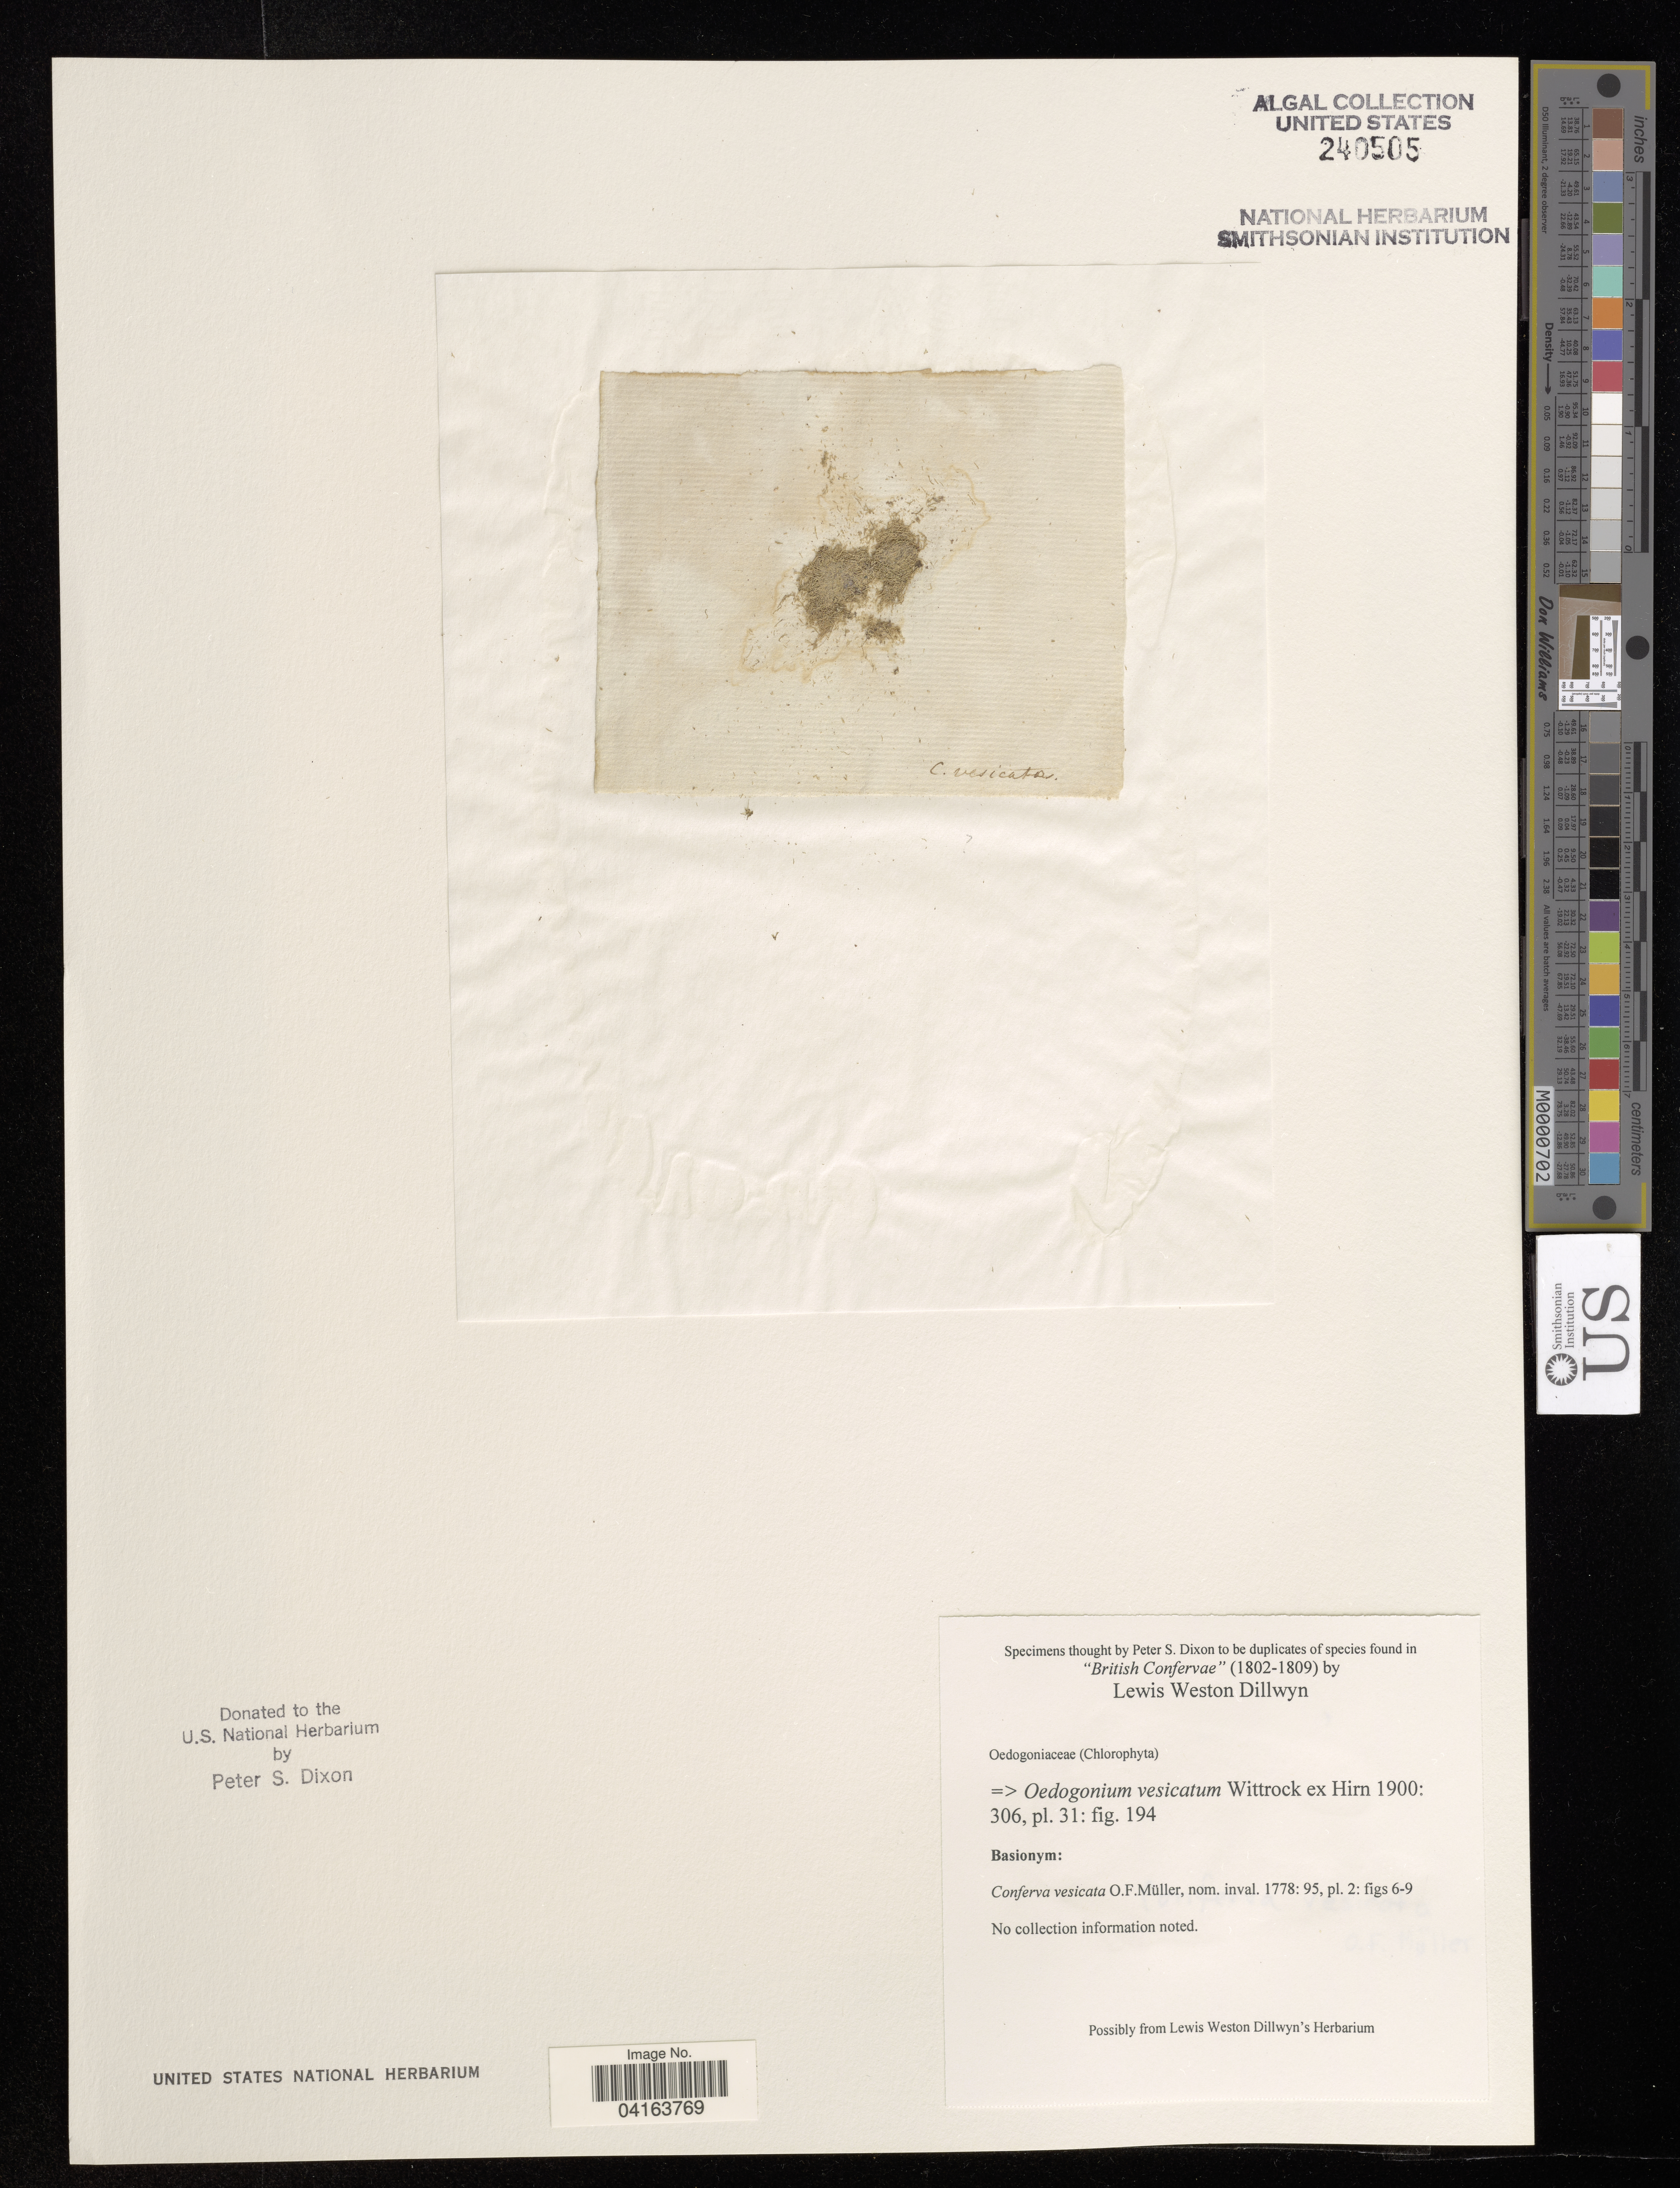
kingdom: Plantae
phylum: Chlorophyta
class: Chlorophyceae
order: Oedogoniales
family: Oedogoniaceae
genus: Oedogonium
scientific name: Oedogonium vesicatum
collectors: P. S. Dixon & L. W. Dillwyn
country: United Kingdom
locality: British Confervae.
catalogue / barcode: US 240505